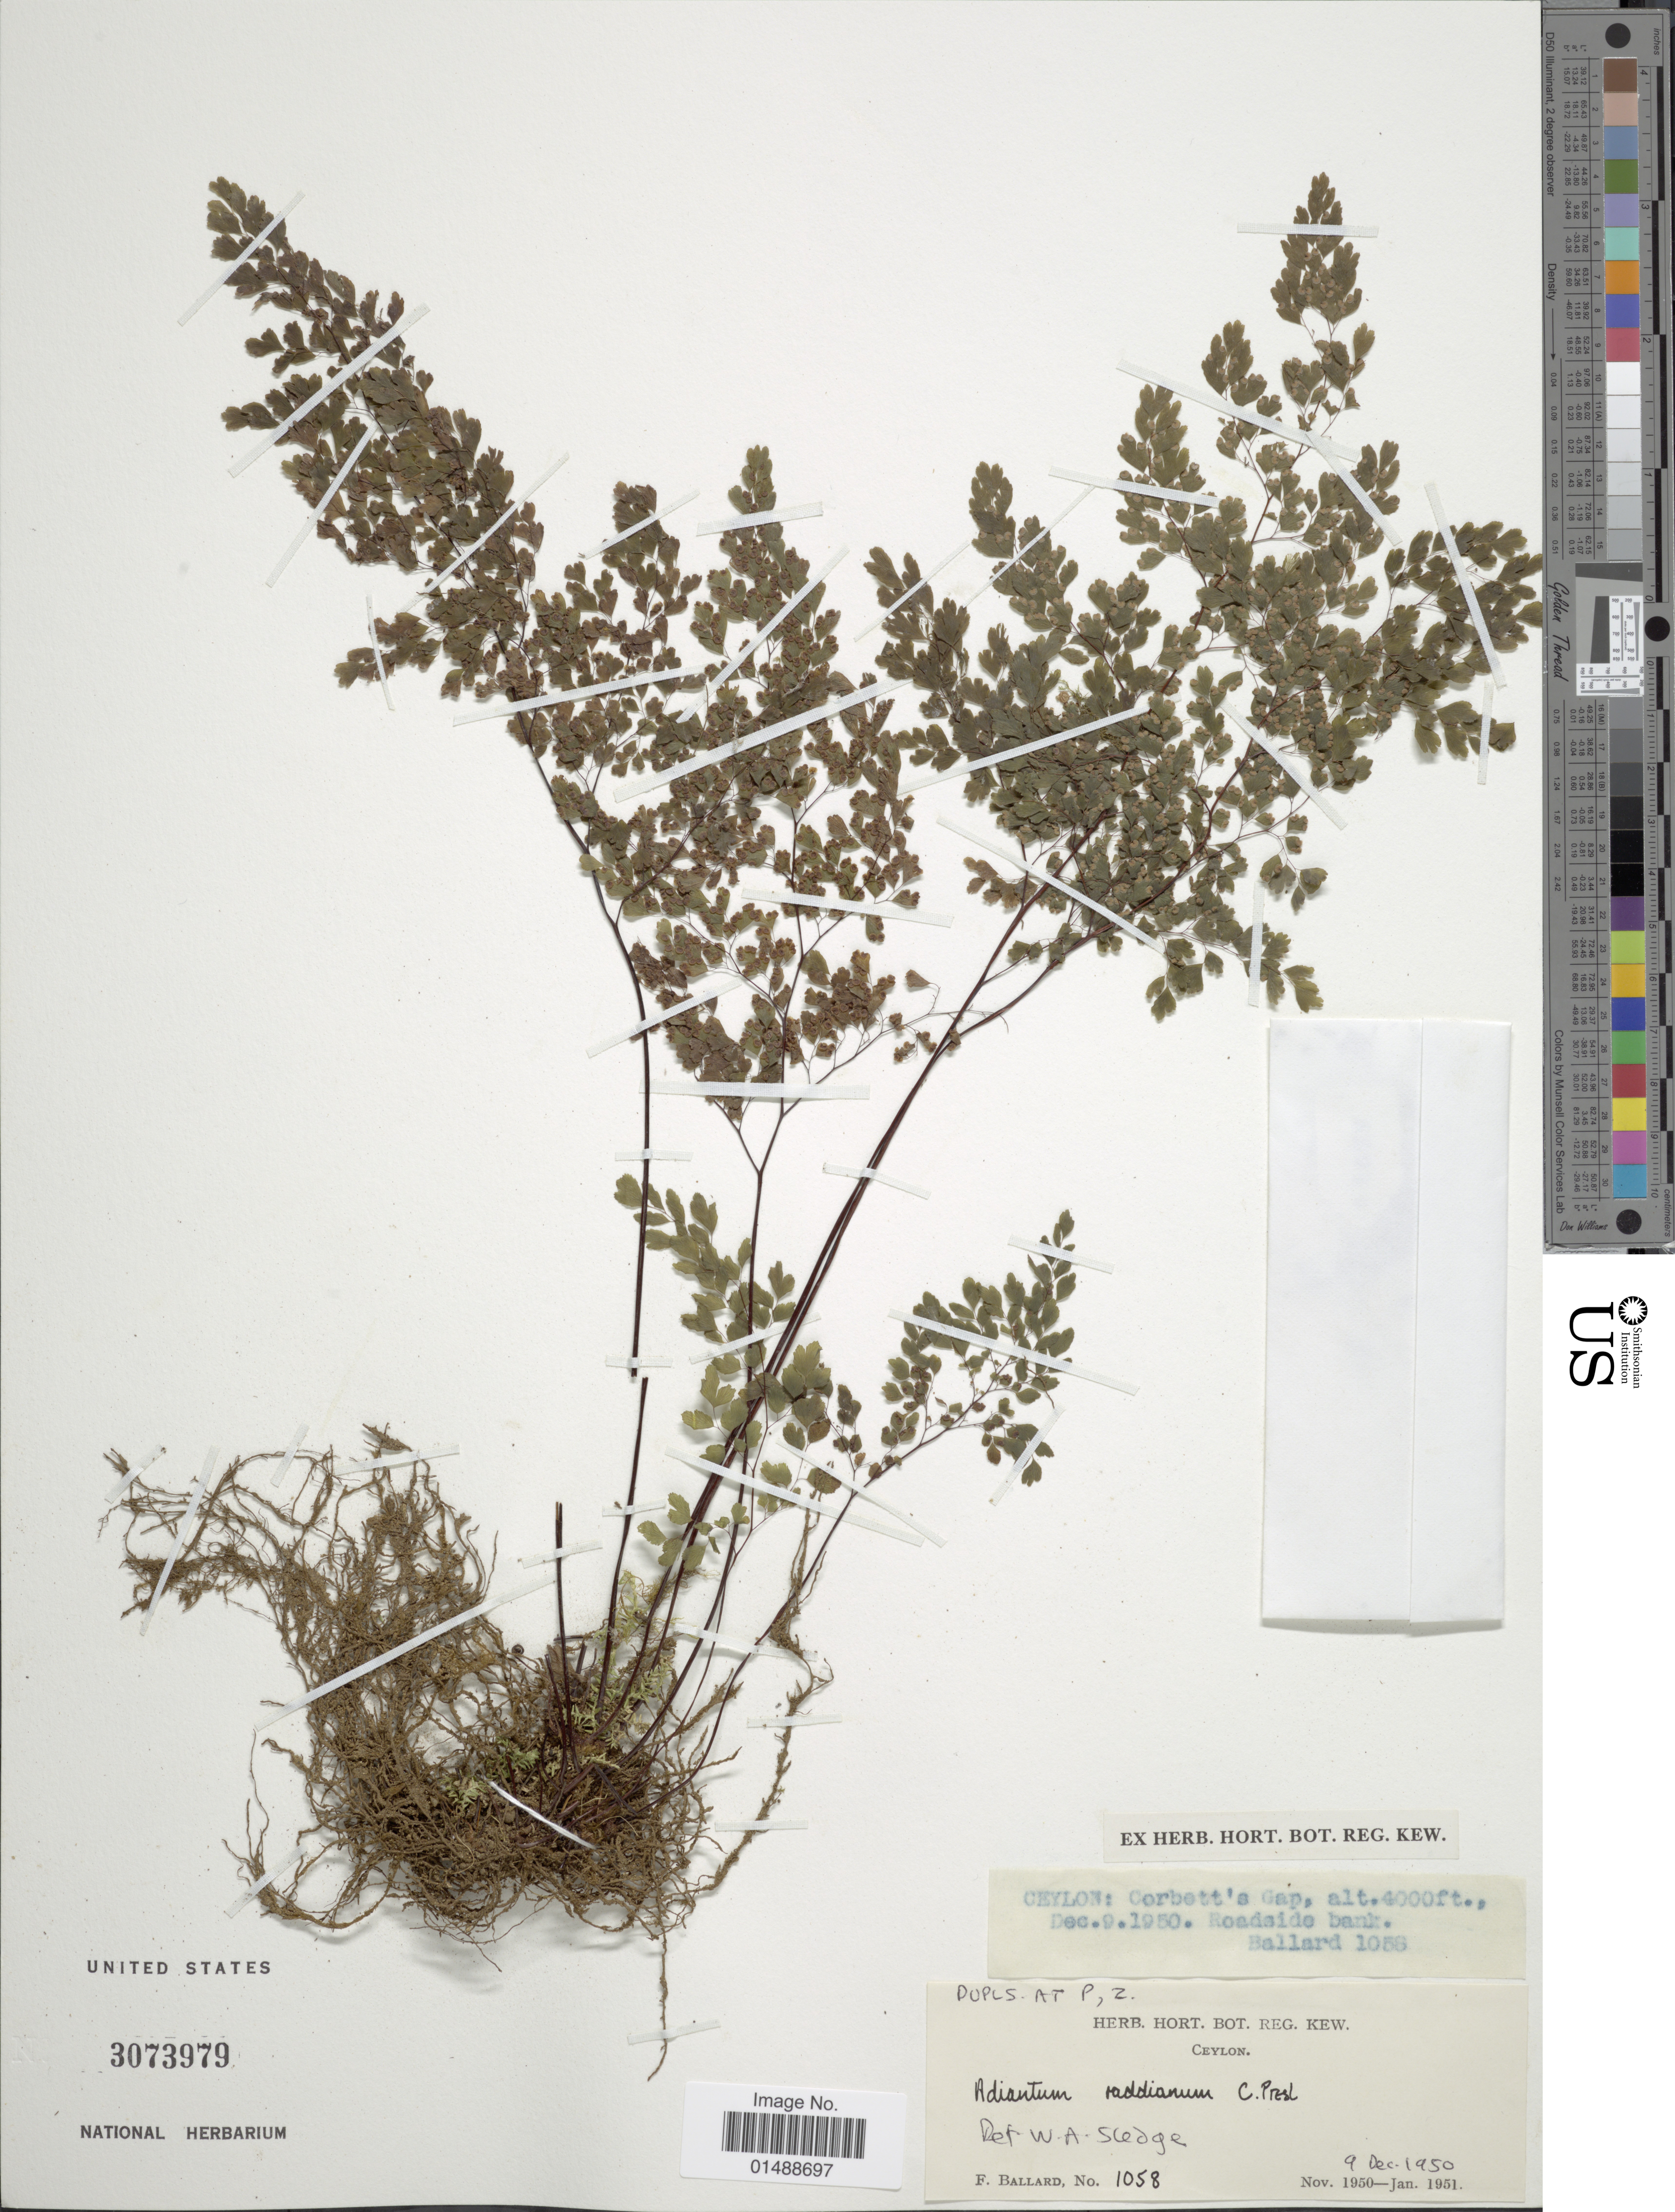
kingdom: Plantae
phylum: Tracheophyta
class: Polypodiopsida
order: Polypodiales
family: Pteridaceae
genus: Adiantum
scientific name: Adiantum raddianum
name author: C. Presl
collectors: F. Ballard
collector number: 1058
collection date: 1950-12-09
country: Sri Lanka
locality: Ceylon: Corbett's Gap.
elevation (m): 1219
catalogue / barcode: US 3073979